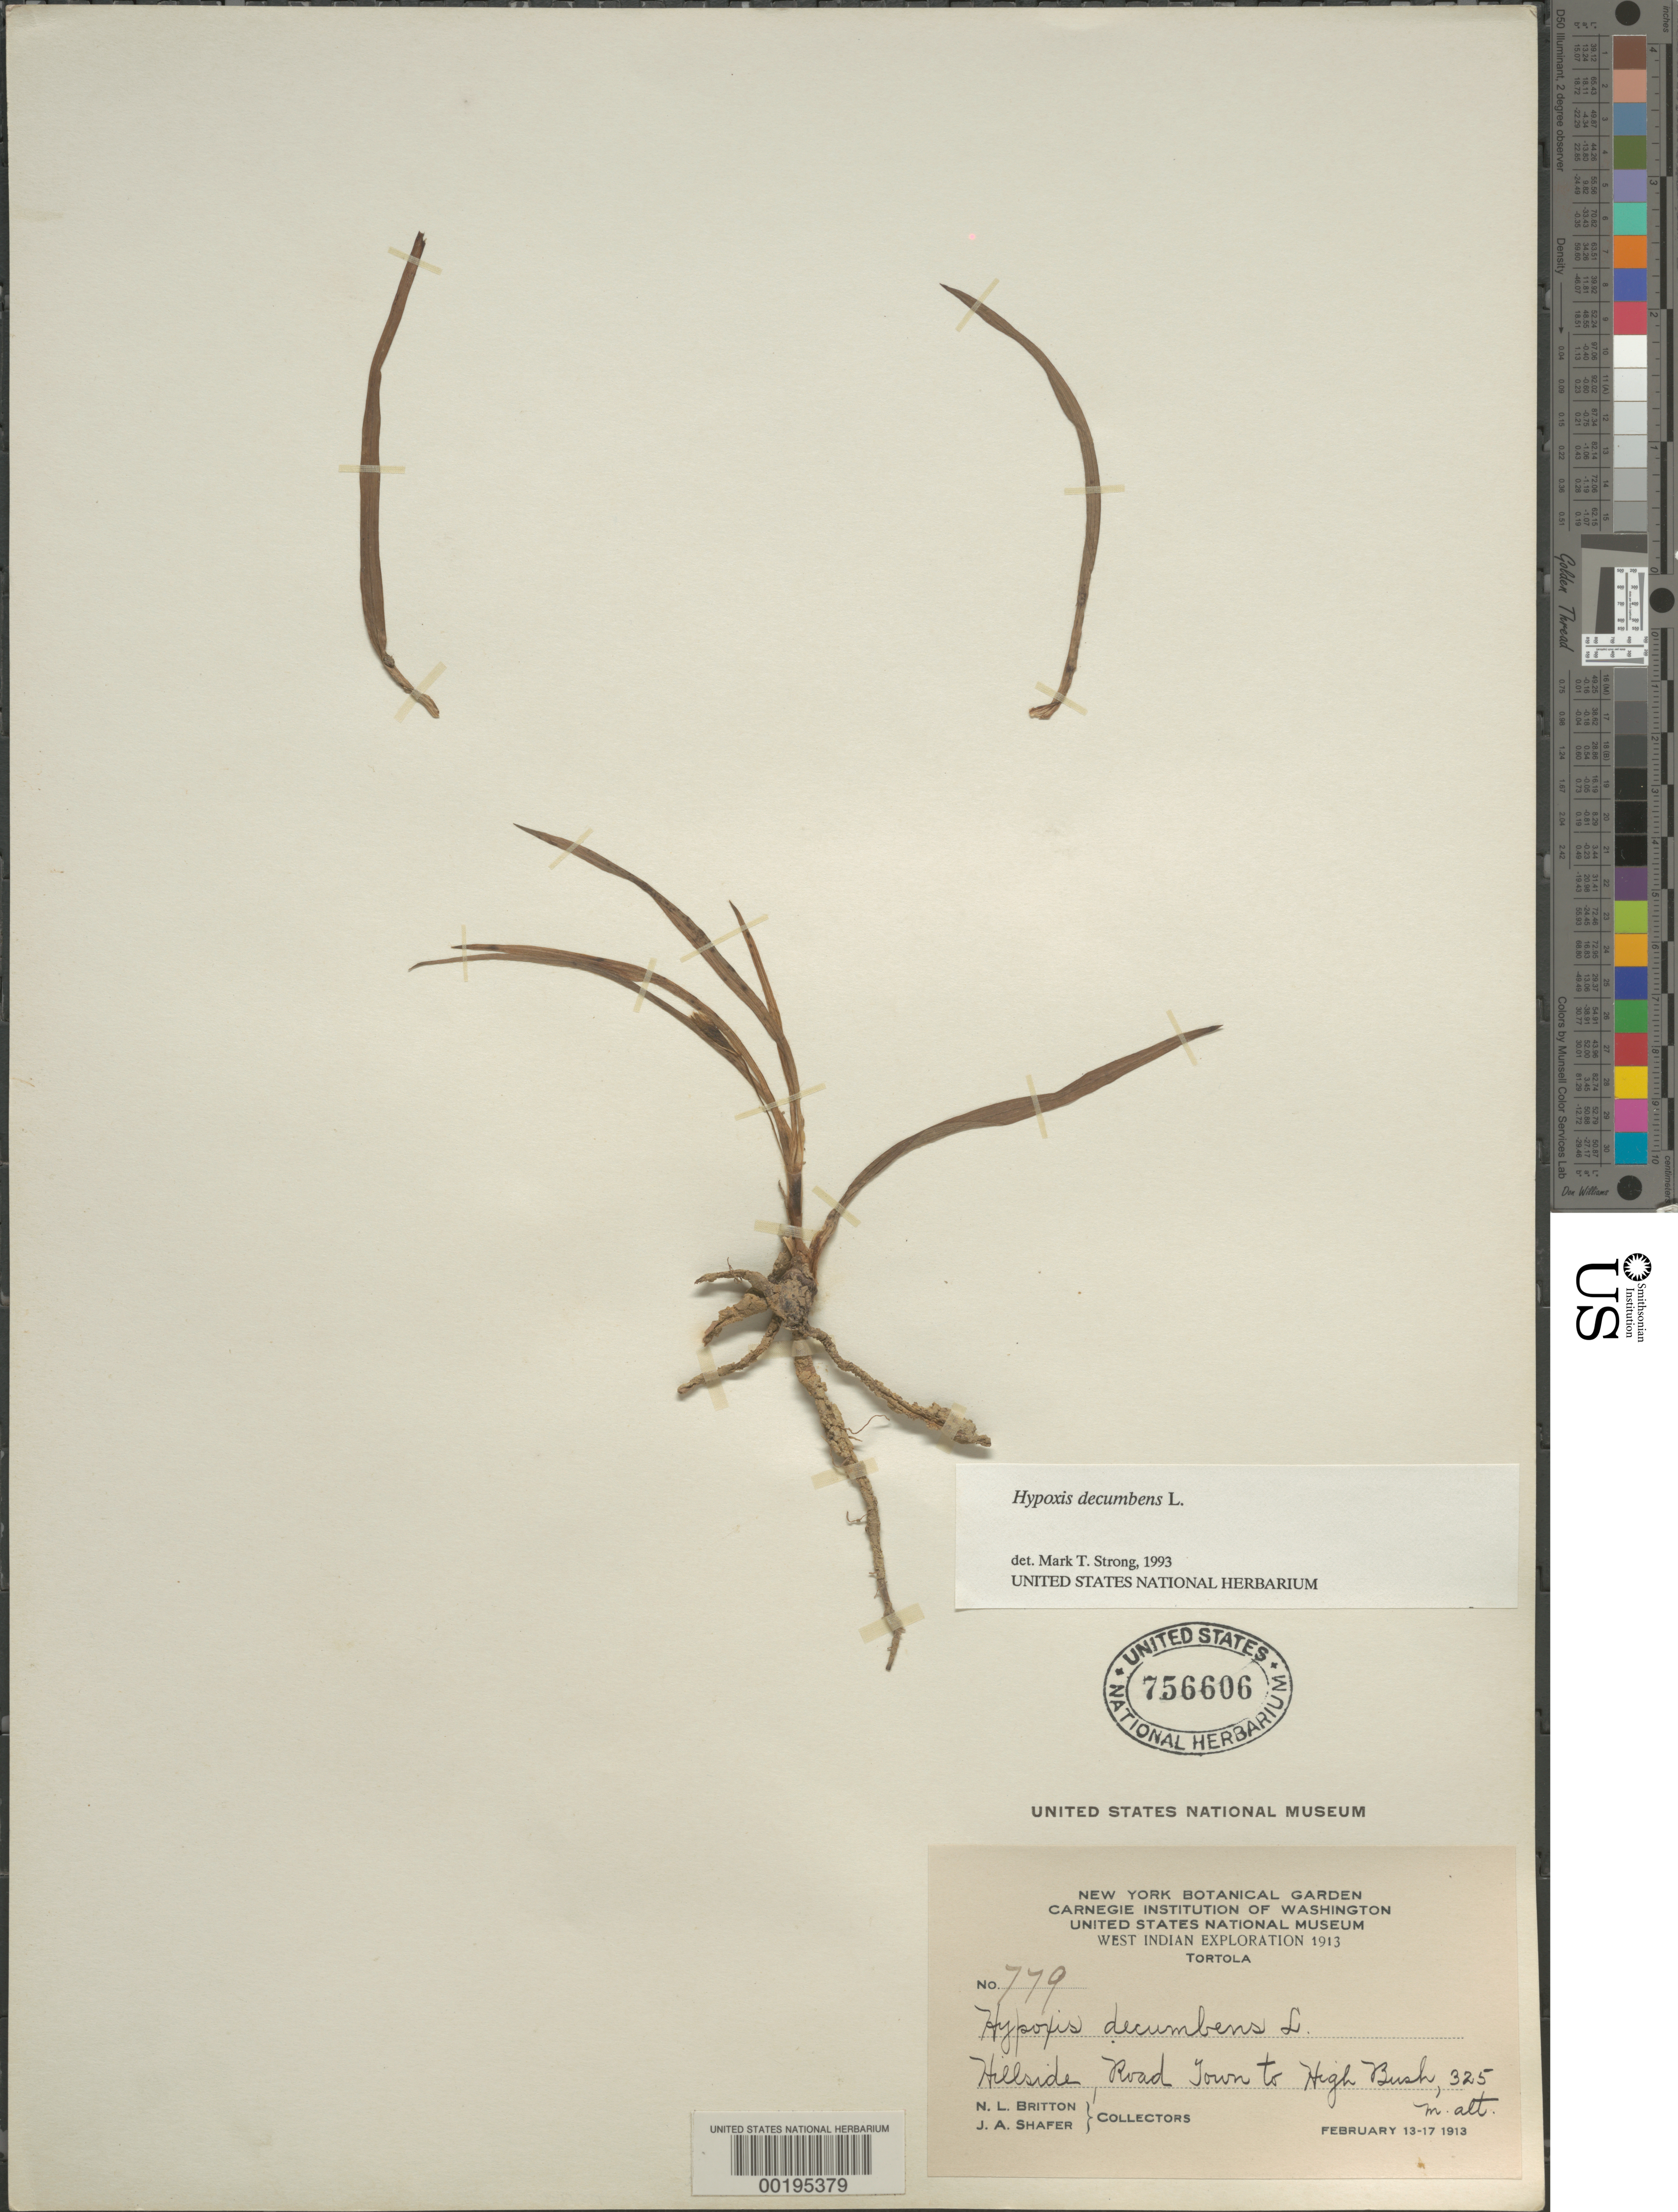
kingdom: Plantae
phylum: Tracheophyta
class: Liliopsida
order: Asparagales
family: Hypoxidaceae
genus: Hypoxis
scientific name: Hypoxis decumbens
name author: L.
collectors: N. Britton & J. A. Shafer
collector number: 779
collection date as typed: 13 Feb 1913 to 17 Feb 1913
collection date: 1913-02-13/1913-02-17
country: British Virgin Islands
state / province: Tortola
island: Tortola Island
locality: Road town to high bush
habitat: Hillside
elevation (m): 325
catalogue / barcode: US 756606